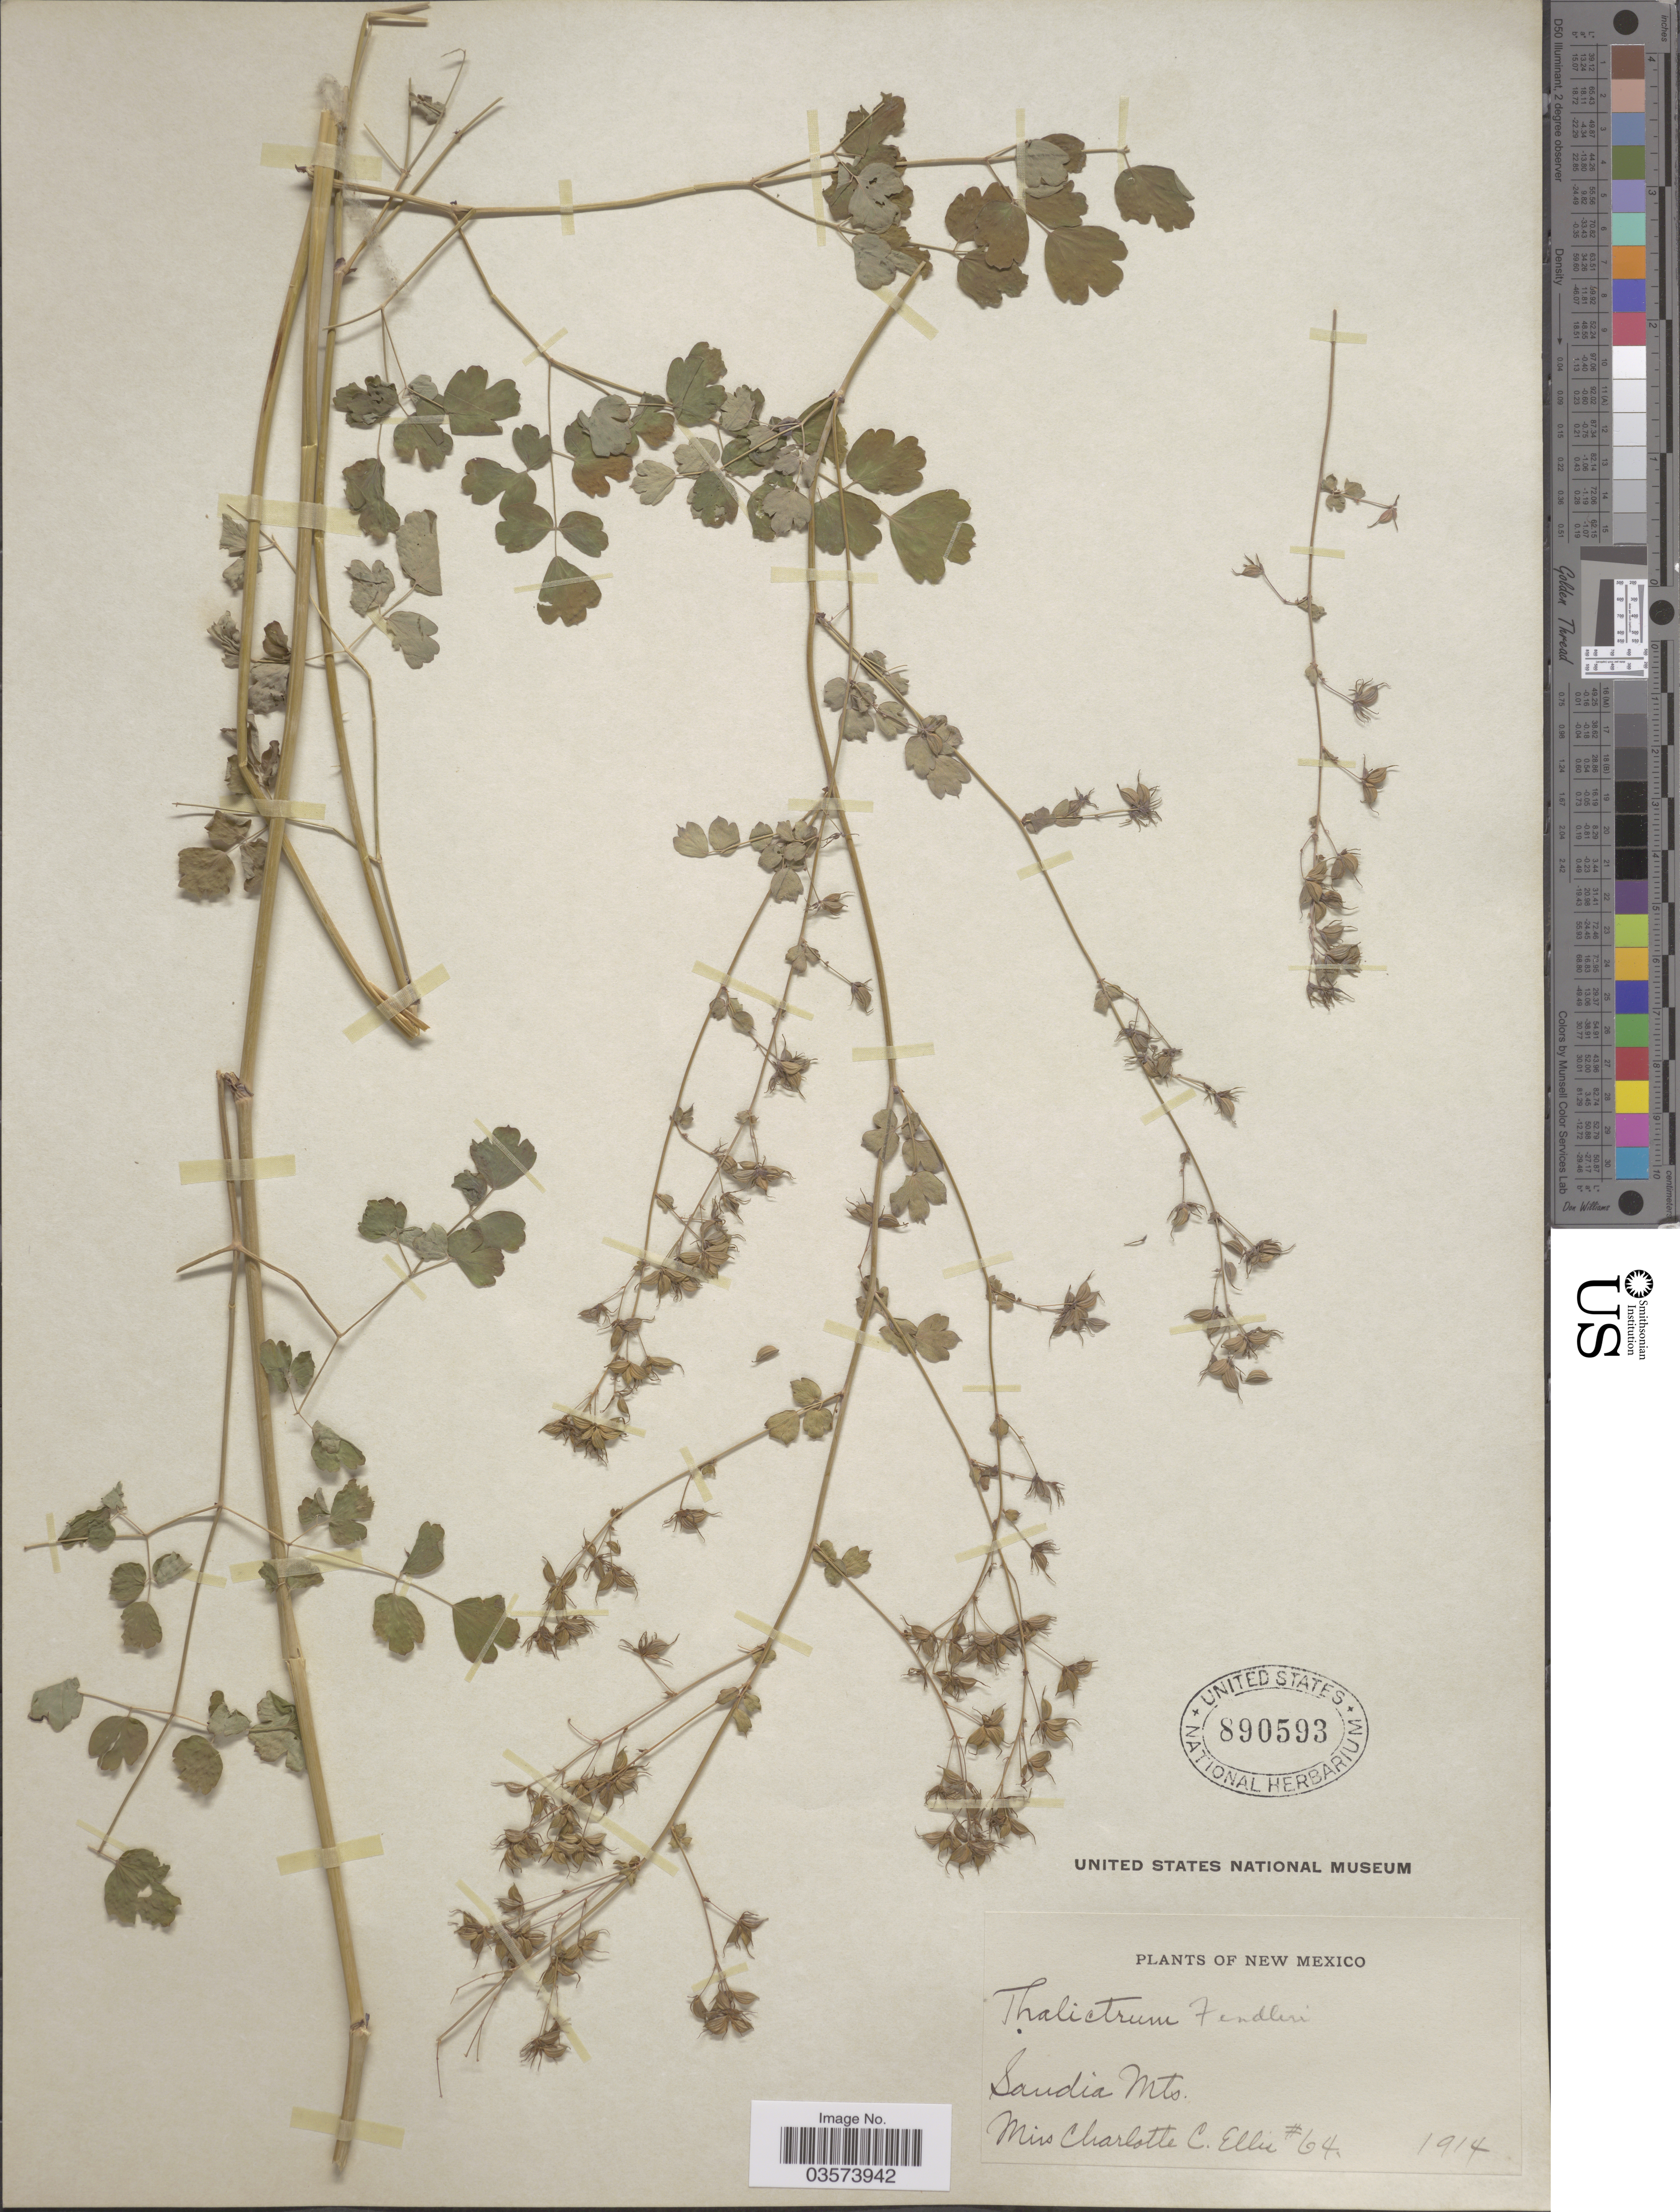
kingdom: Plantae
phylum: Tracheophyta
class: Magnoliopsida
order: Ranunculales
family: Ranunculaceae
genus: Thalictrum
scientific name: Thalictrum fendleri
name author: Engelm. ex A. Gray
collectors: C. C. Ellis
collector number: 64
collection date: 1914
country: United States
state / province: New Mexico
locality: Sandia Mts.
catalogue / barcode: US 890593